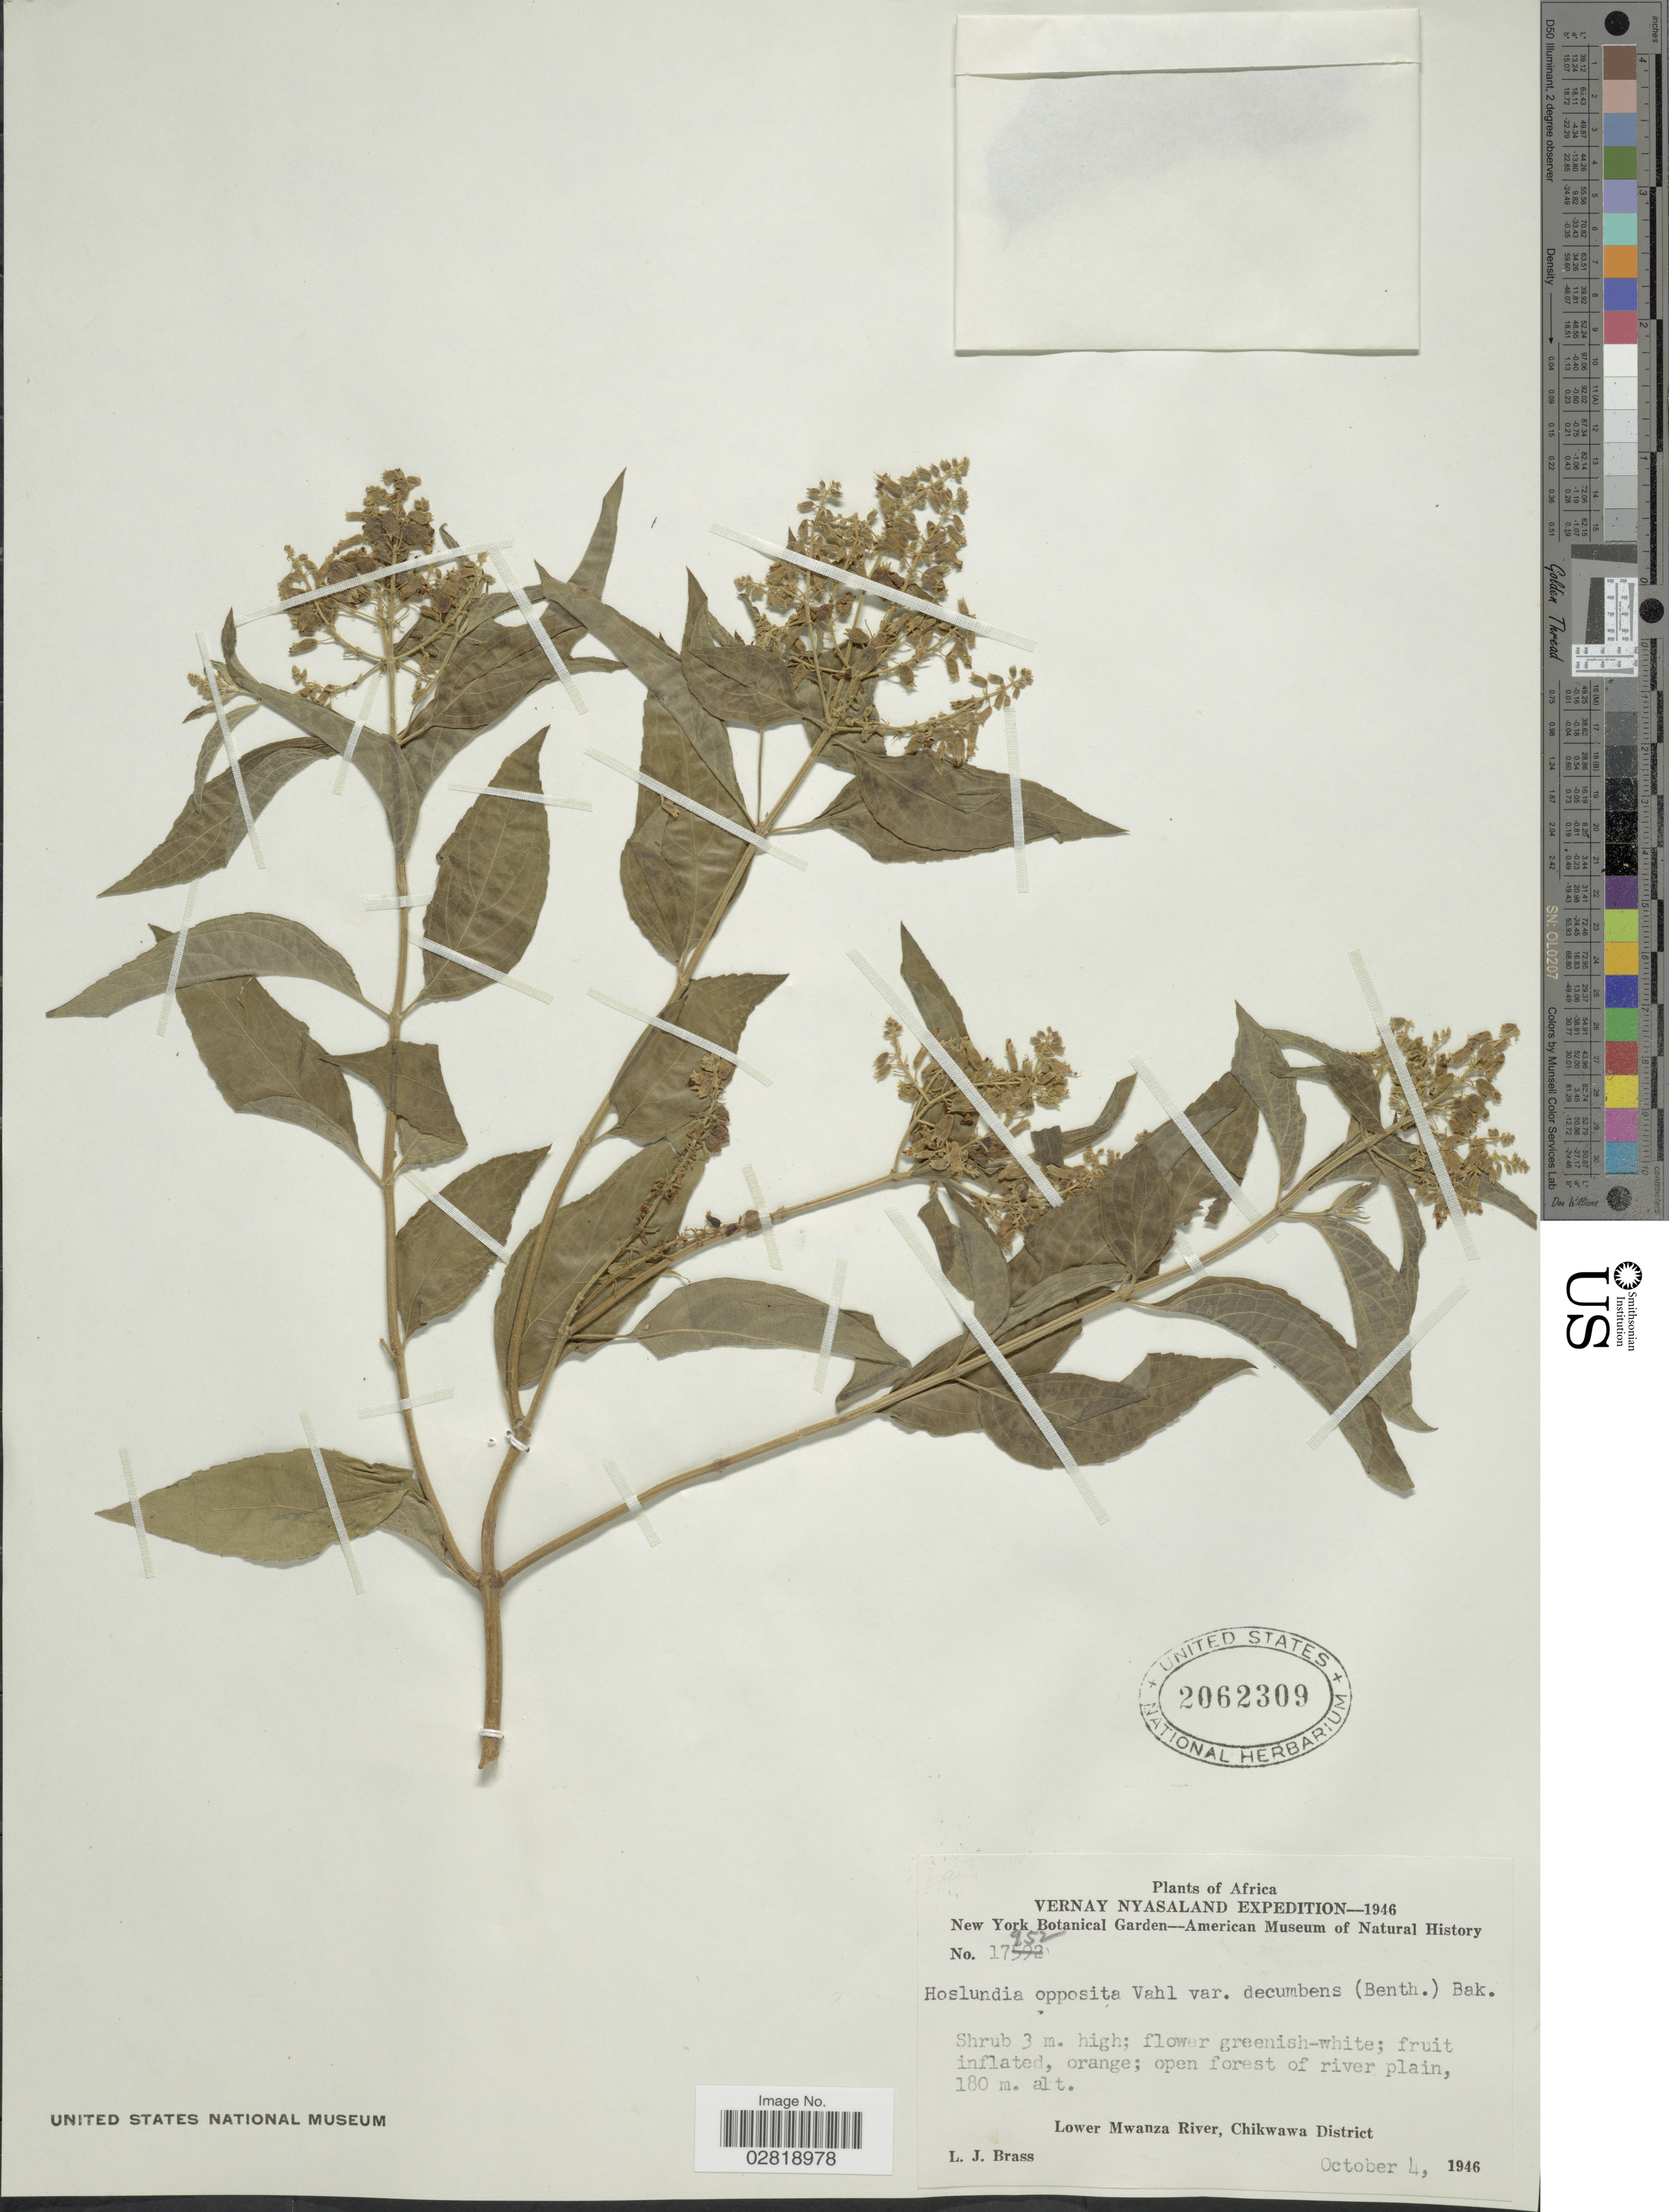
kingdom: Plantae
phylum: Tracheophyta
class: Magnoliopsida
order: Lamiales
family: Lamiaceae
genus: Hoslundia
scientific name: Hoslundia opposita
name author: Vahl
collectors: L. J. Brass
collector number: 17952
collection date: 1946-10-04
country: Malawi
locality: Vernay Nyasaland. Lower Mwanza River, Chikwawa District.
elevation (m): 180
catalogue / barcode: US 2062309